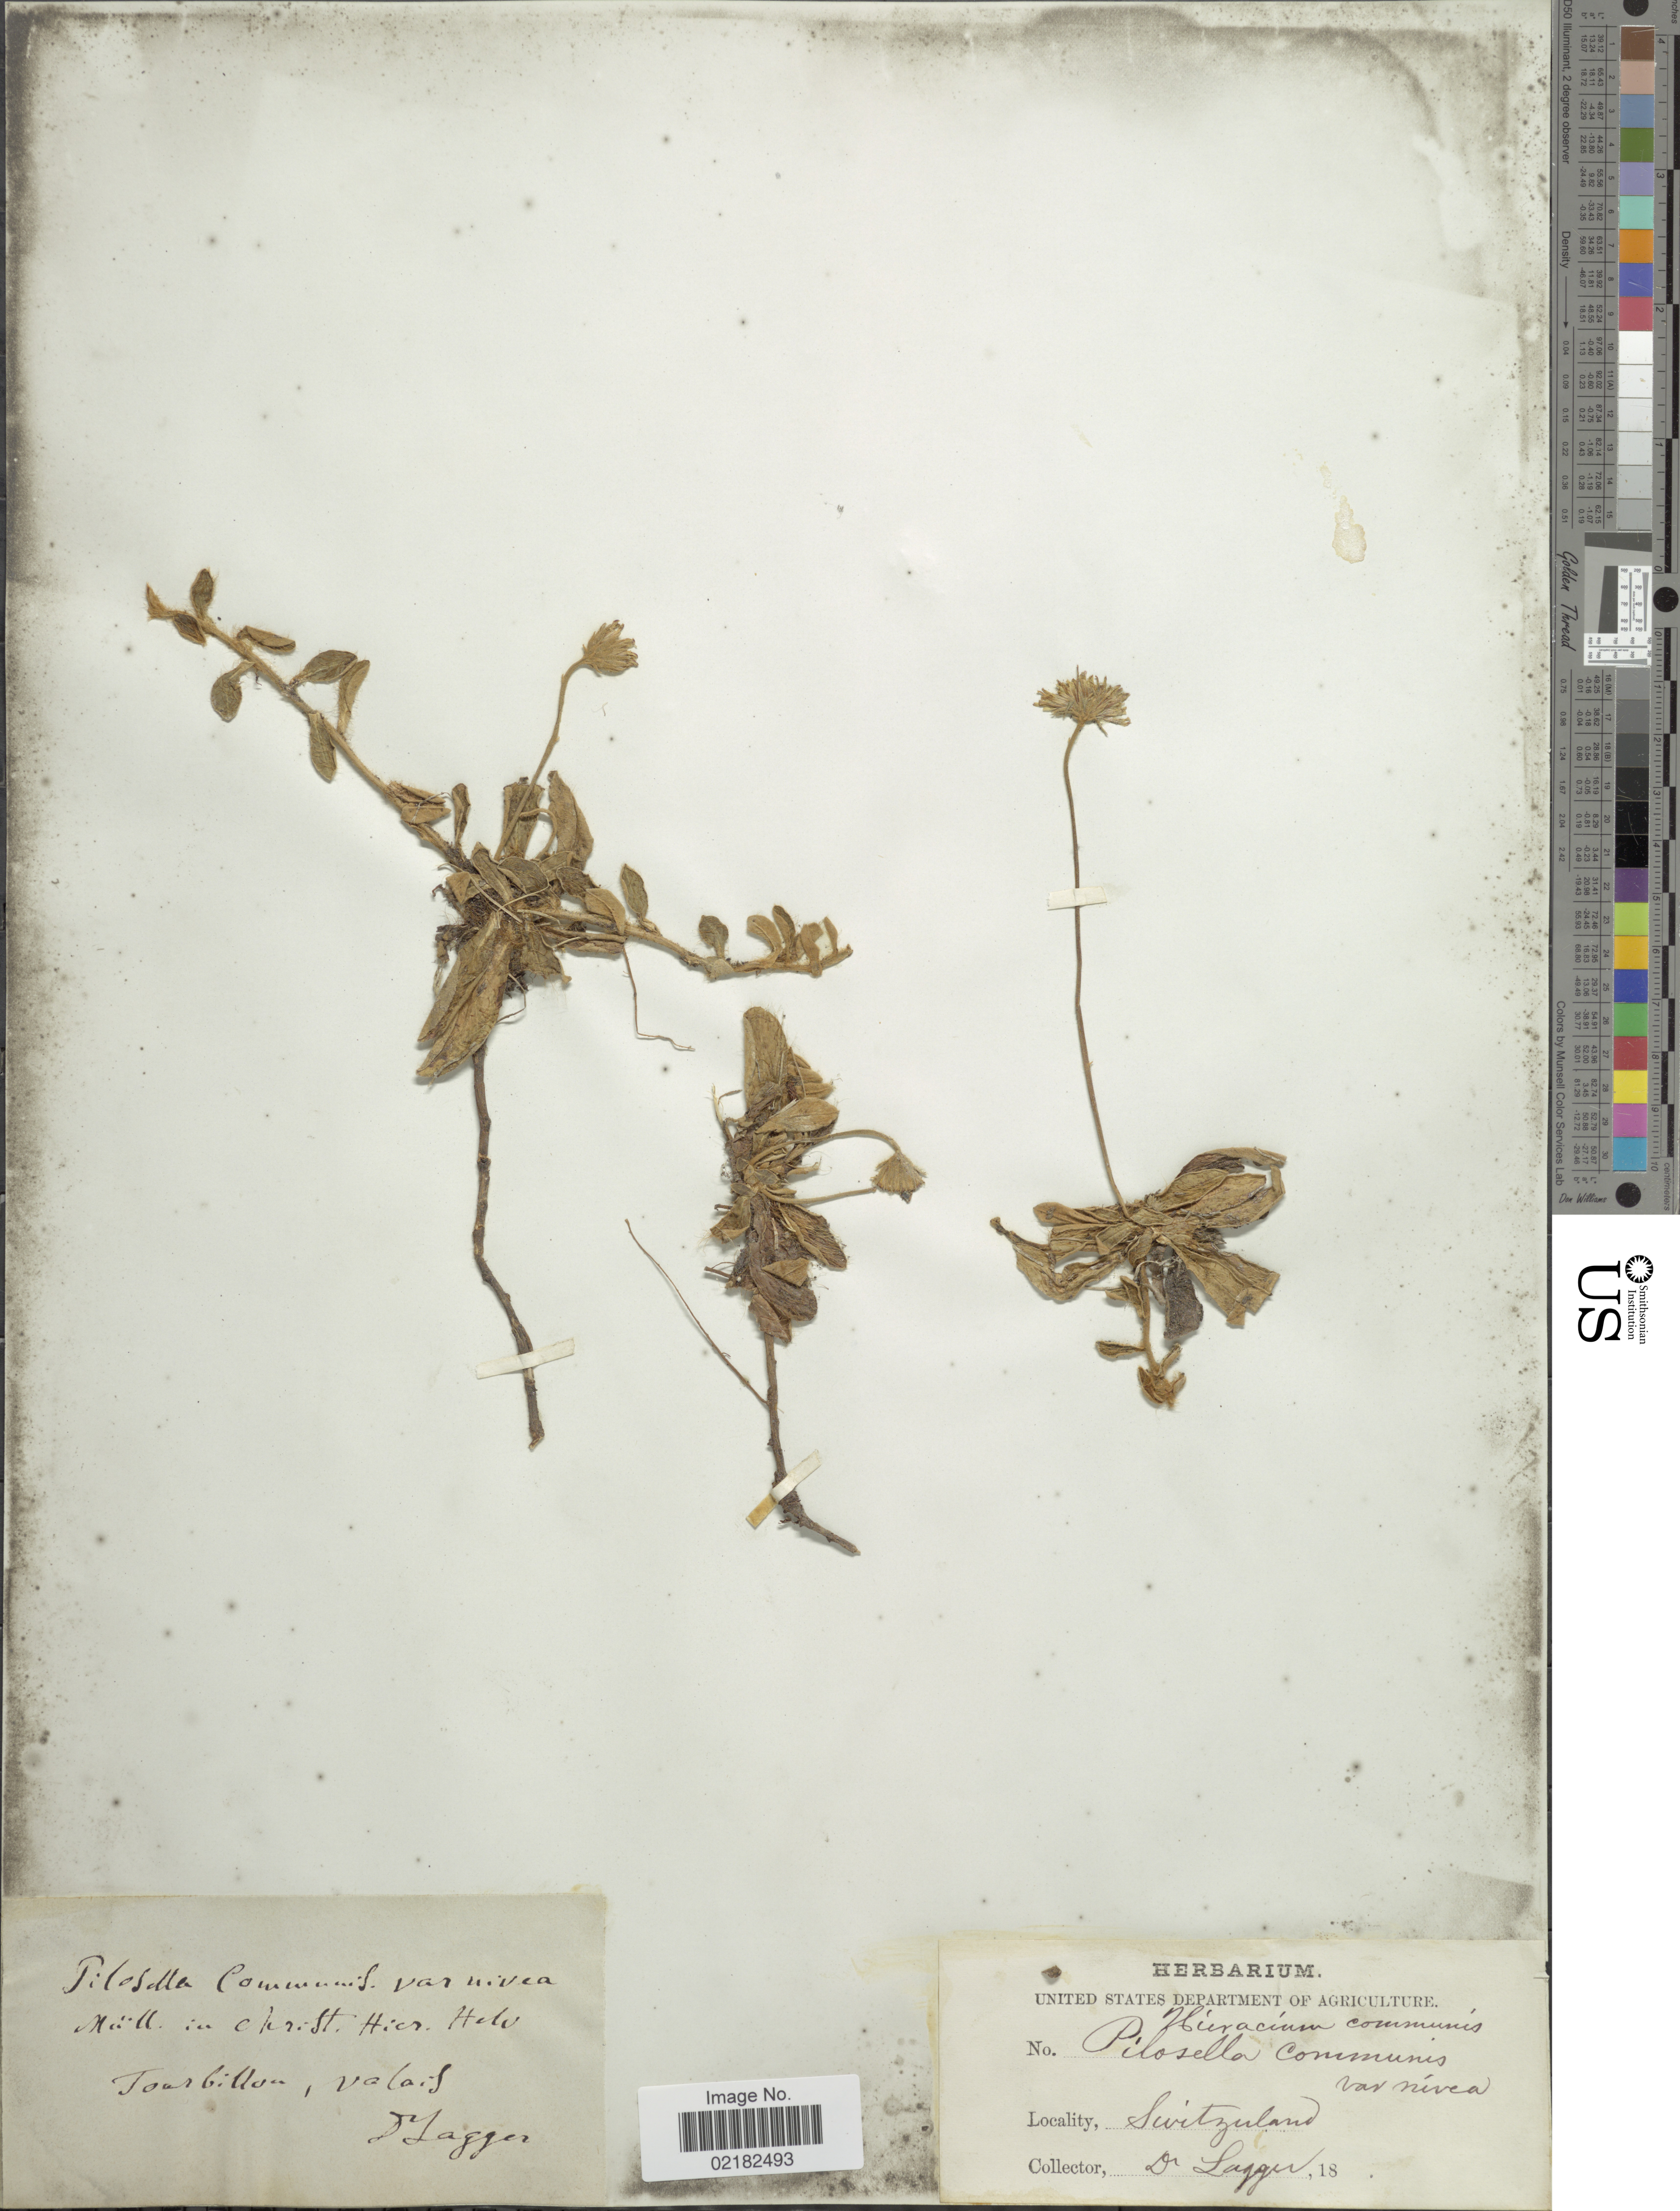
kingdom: Plantae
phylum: Tracheophyta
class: Magnoliopsida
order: Asterales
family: Asteraceae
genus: Hieracium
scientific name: Hieracium commune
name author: Ambrosi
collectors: F. J. Lagger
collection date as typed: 18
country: Switzerland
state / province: Valais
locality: Tourbillon, Valais